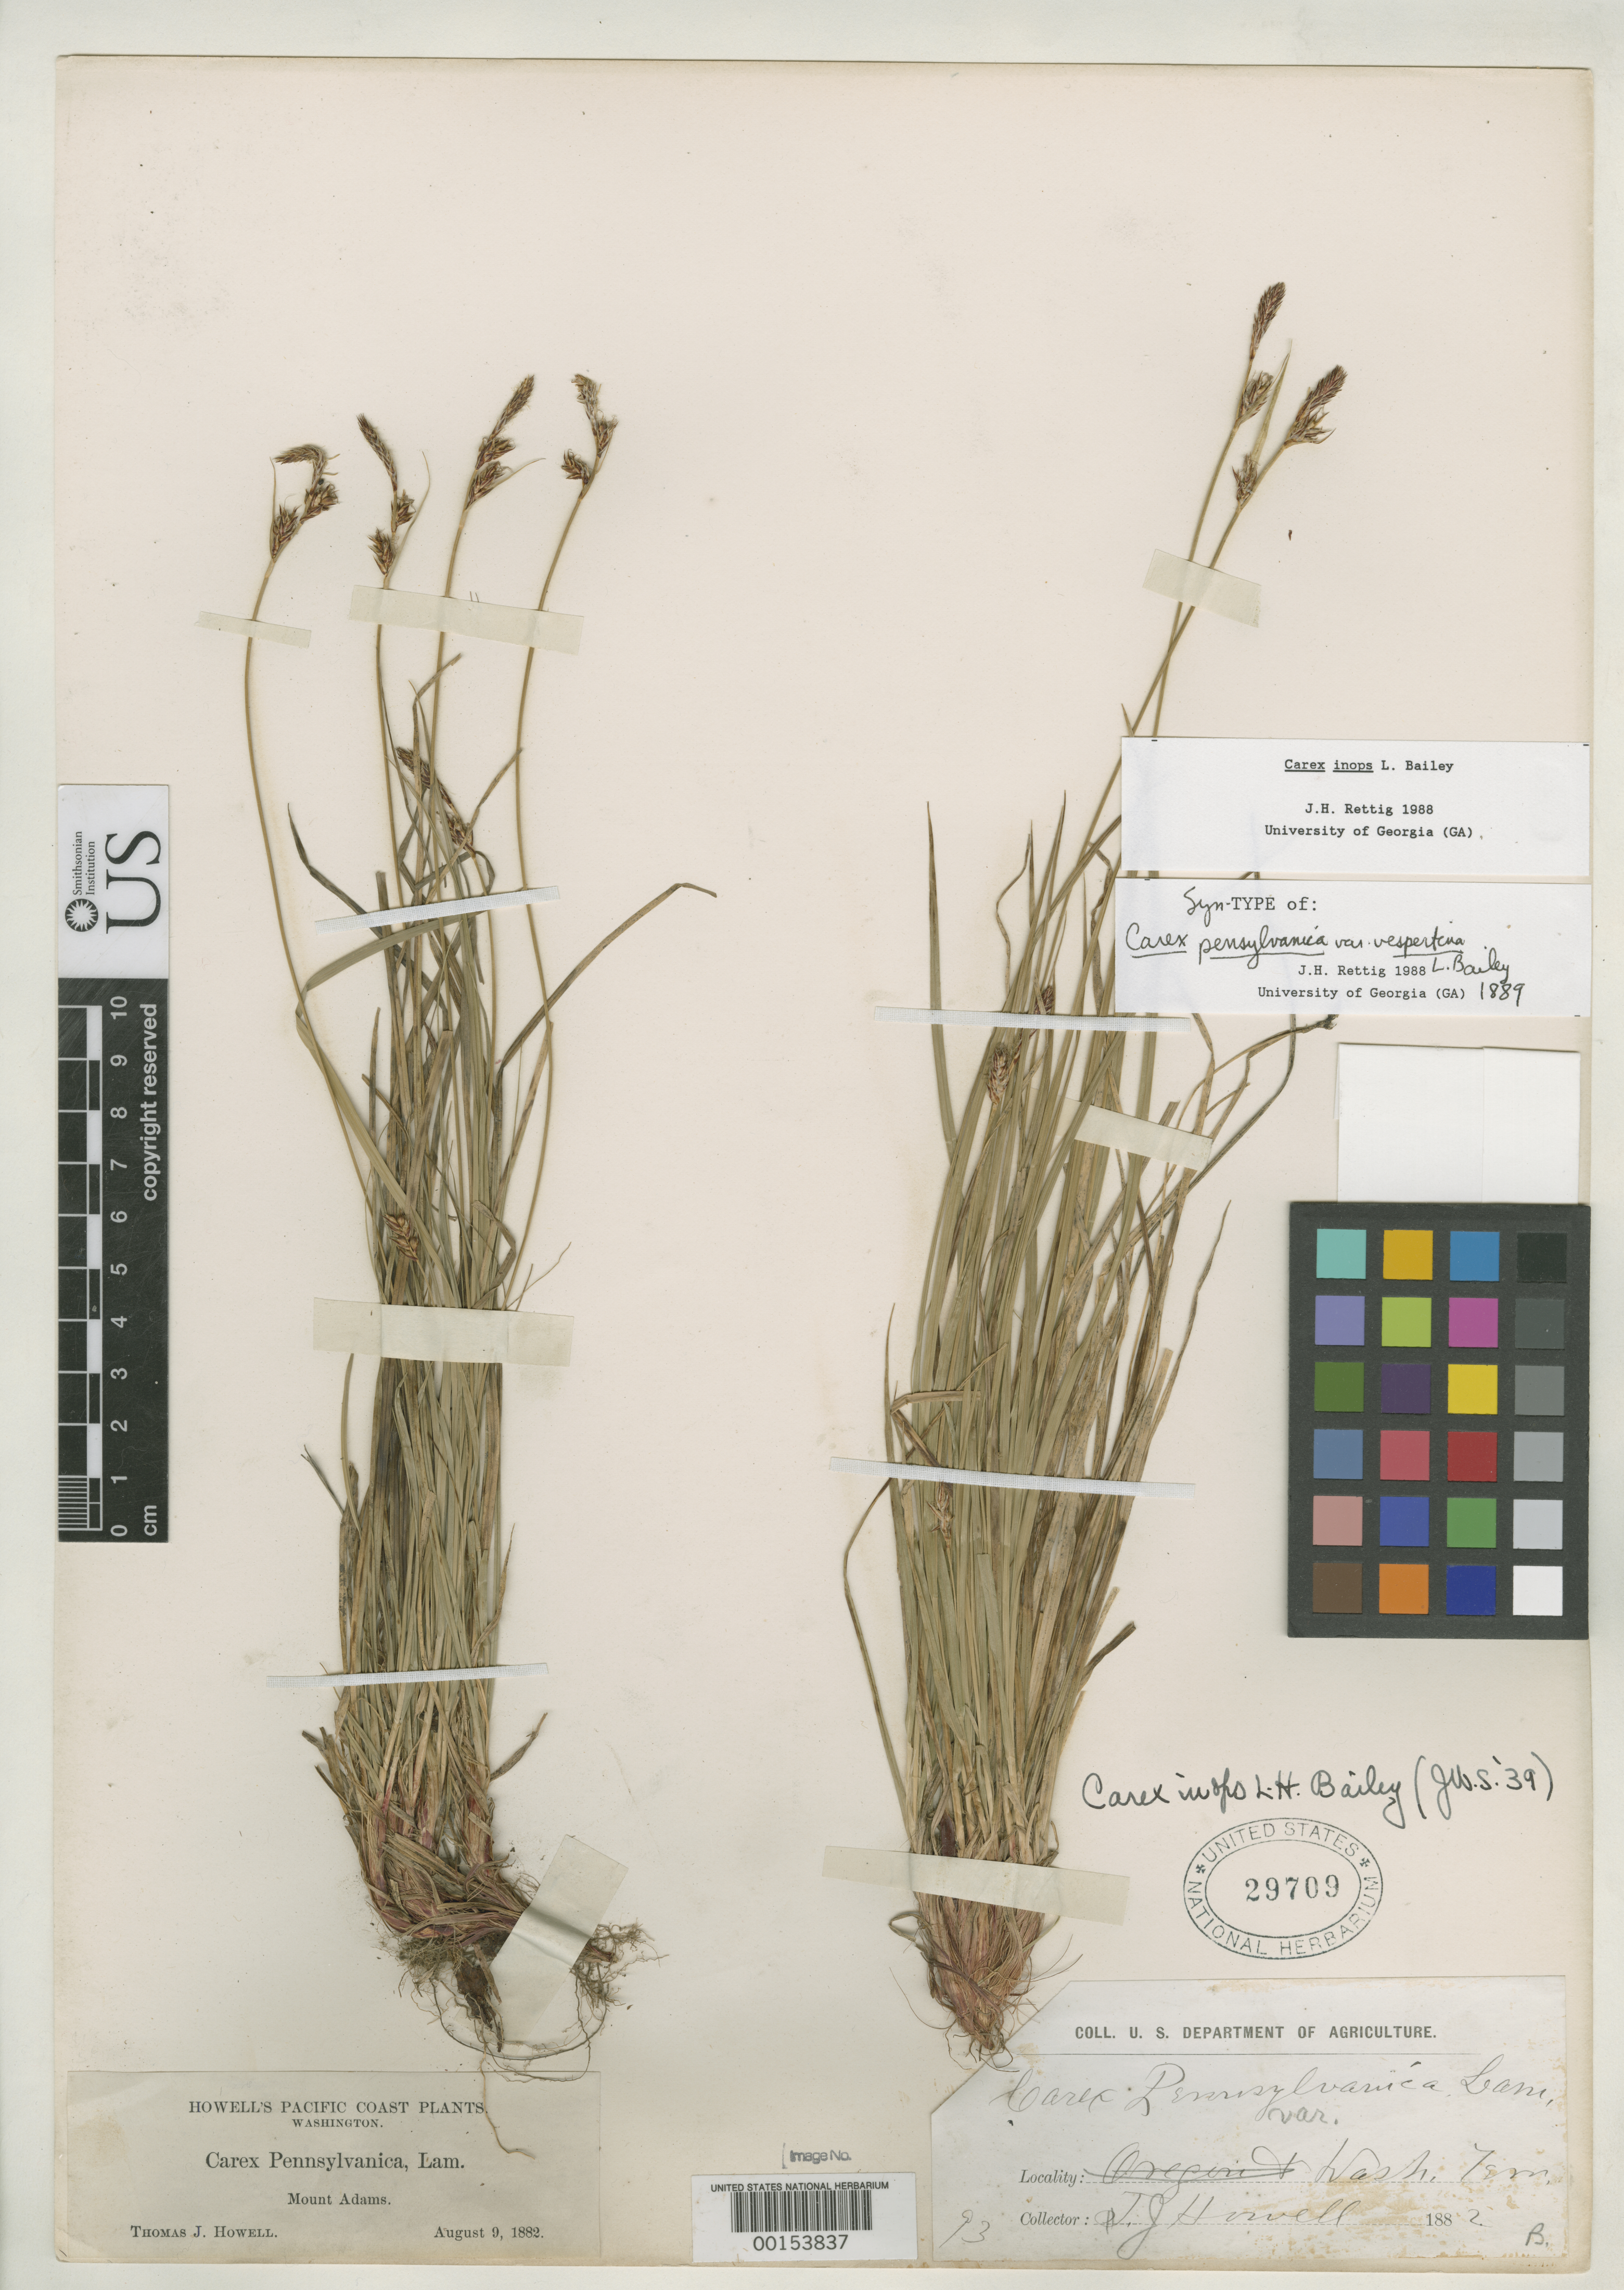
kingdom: Plantae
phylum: Tracheophyta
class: Liliopsida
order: Poales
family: Cyperaceae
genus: Carex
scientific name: Carex pensylvanica var. vespertina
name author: L.H. Bailey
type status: Isosyntype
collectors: T. J. Howell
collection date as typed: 09 Aug 1882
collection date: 1882-08-09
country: United States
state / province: Washington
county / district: Yakima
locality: Mount Adams.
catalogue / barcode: US 29709